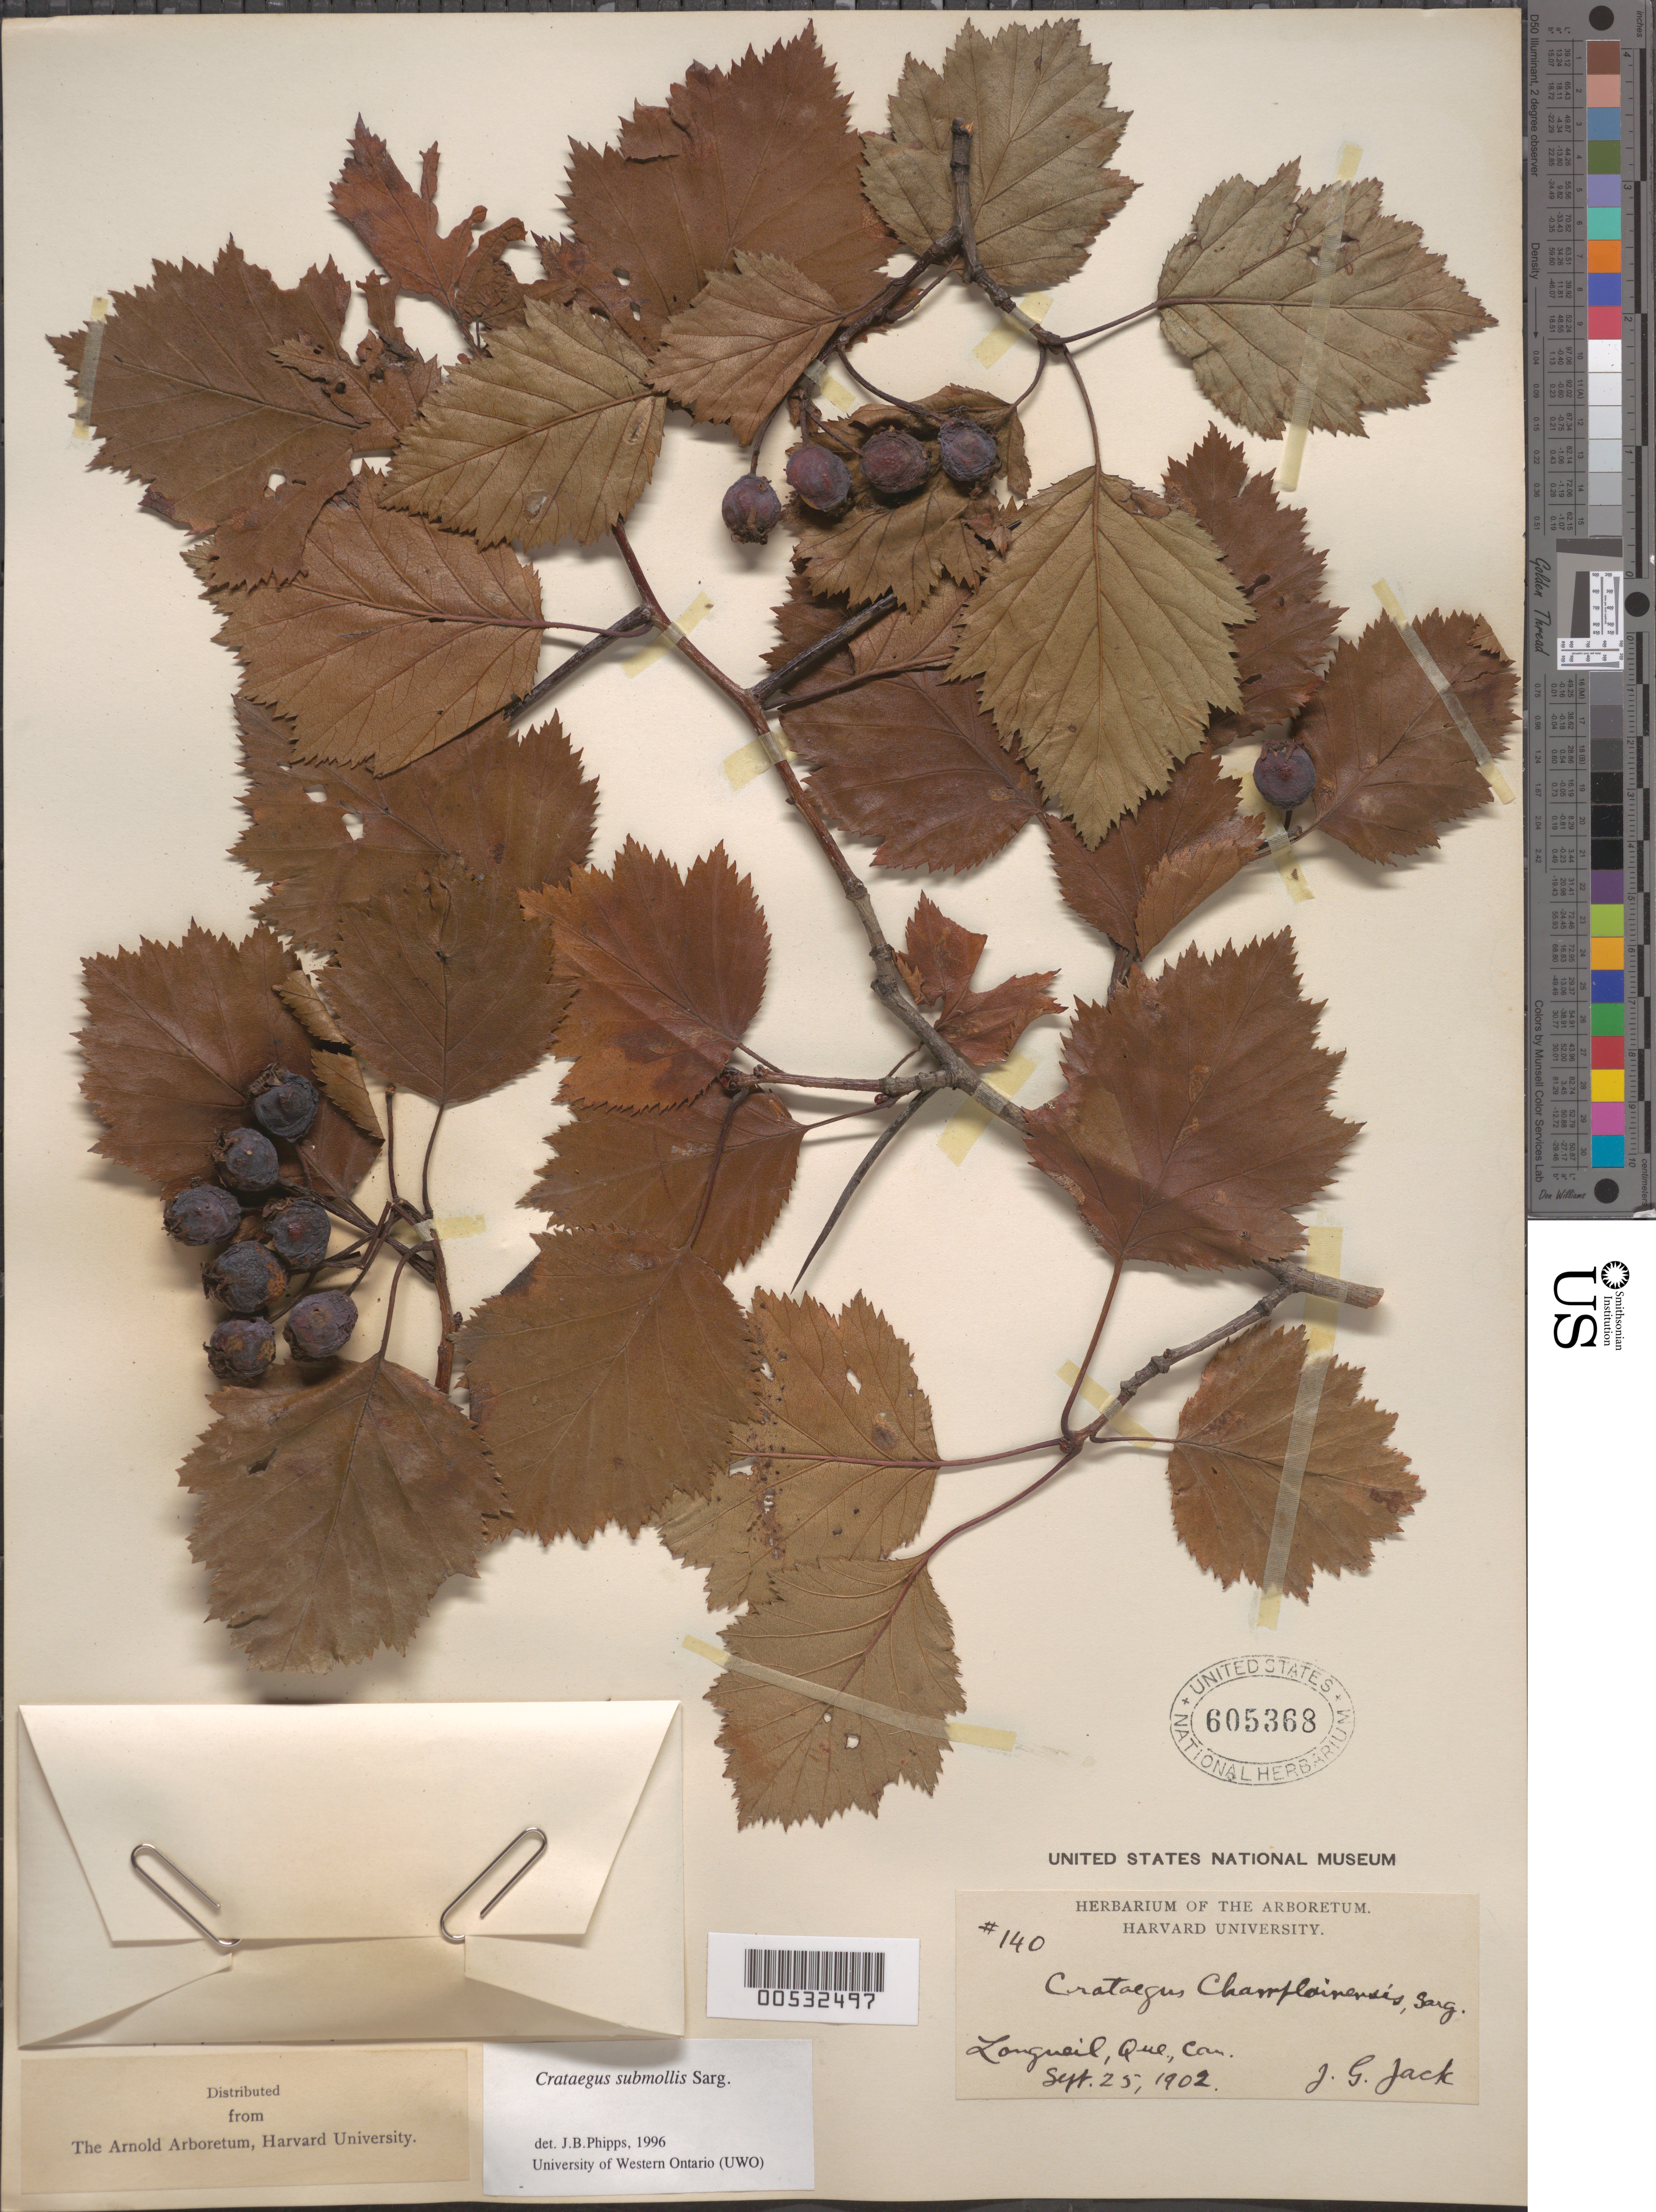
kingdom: Plantae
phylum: Tracheophyta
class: Magnoliopsida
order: Rosales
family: Rosaceae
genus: Crataegus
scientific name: Crataegus submollis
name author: Sarg.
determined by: Phipps, James B., (UWO), University of Western Ontario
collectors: J. G. Jack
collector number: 140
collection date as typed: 25 Sep 1902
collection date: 1902-09-25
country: Canada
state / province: Quebec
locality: Longueuil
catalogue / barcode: US 605368